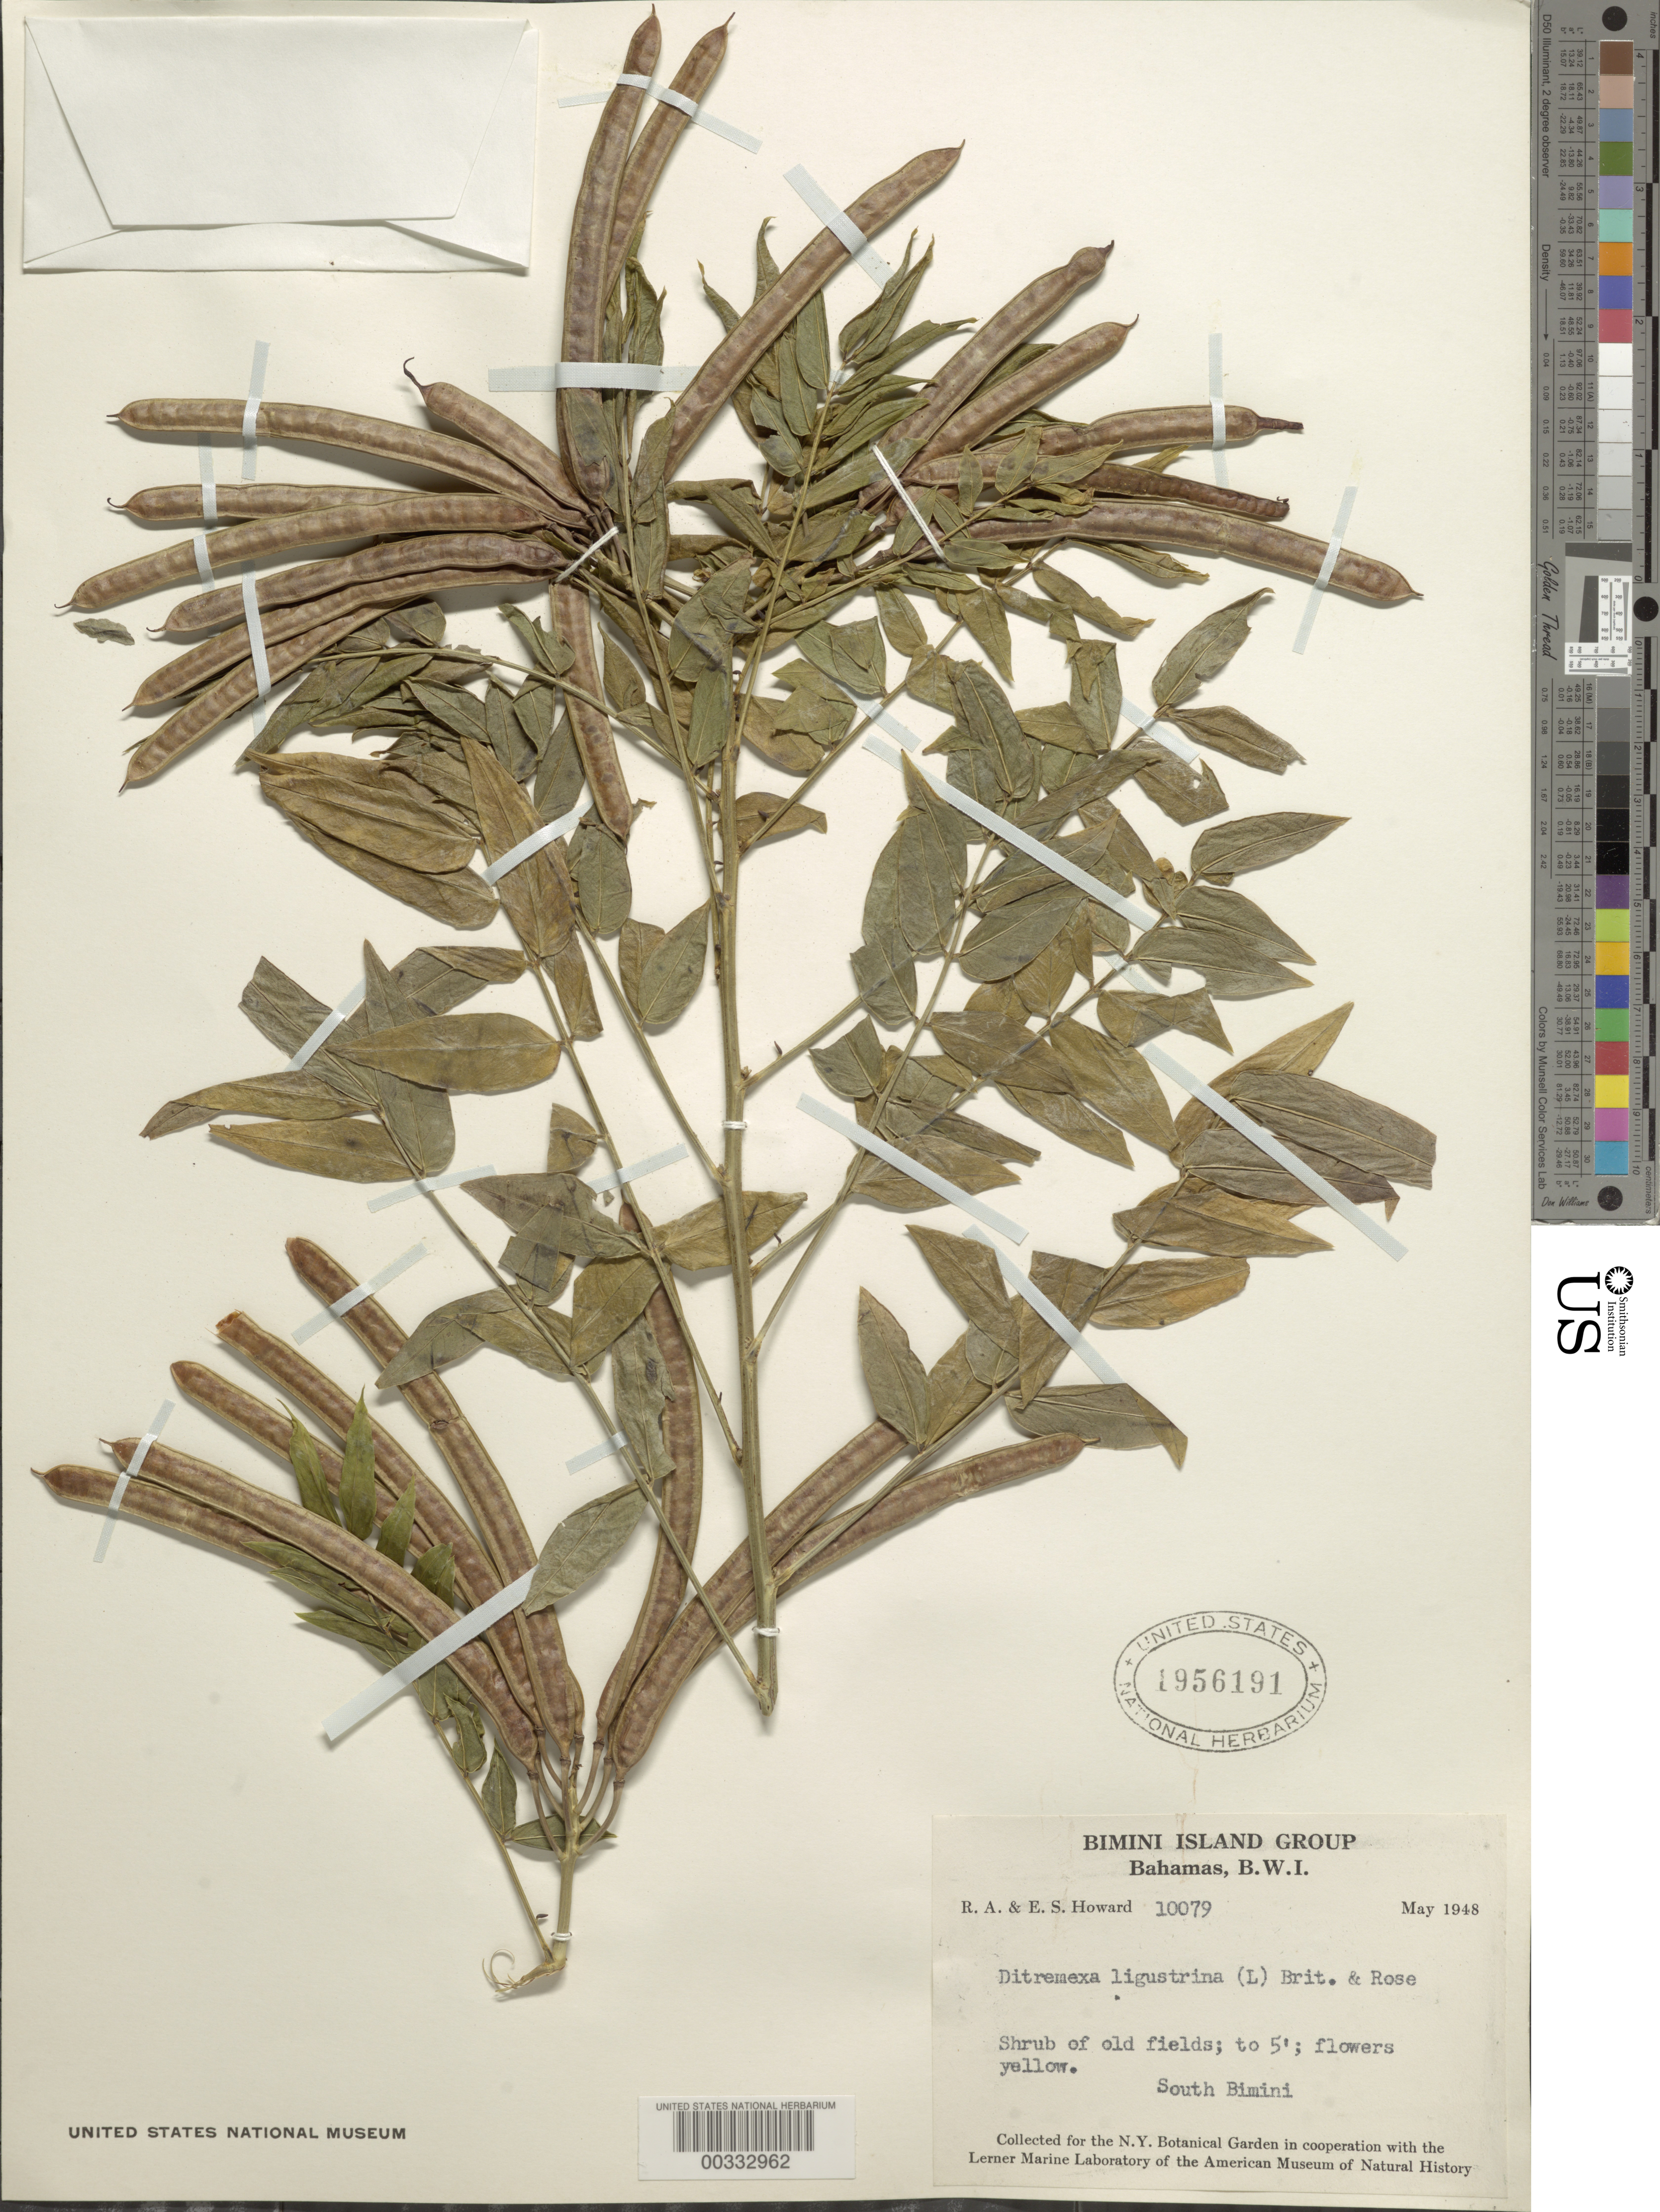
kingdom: Plantae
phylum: Tracheophyta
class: Magnoliopsida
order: Fabales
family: Fabaceae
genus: Senna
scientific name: Senna ligustrina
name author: (L.) H.S. Irwin & Barneby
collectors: R. A. Howard & E. S. Howard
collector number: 10079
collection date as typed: May 1948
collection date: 1948-05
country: Bahamas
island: Bimini Is.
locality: South bimini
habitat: Old fields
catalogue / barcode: US 1956191